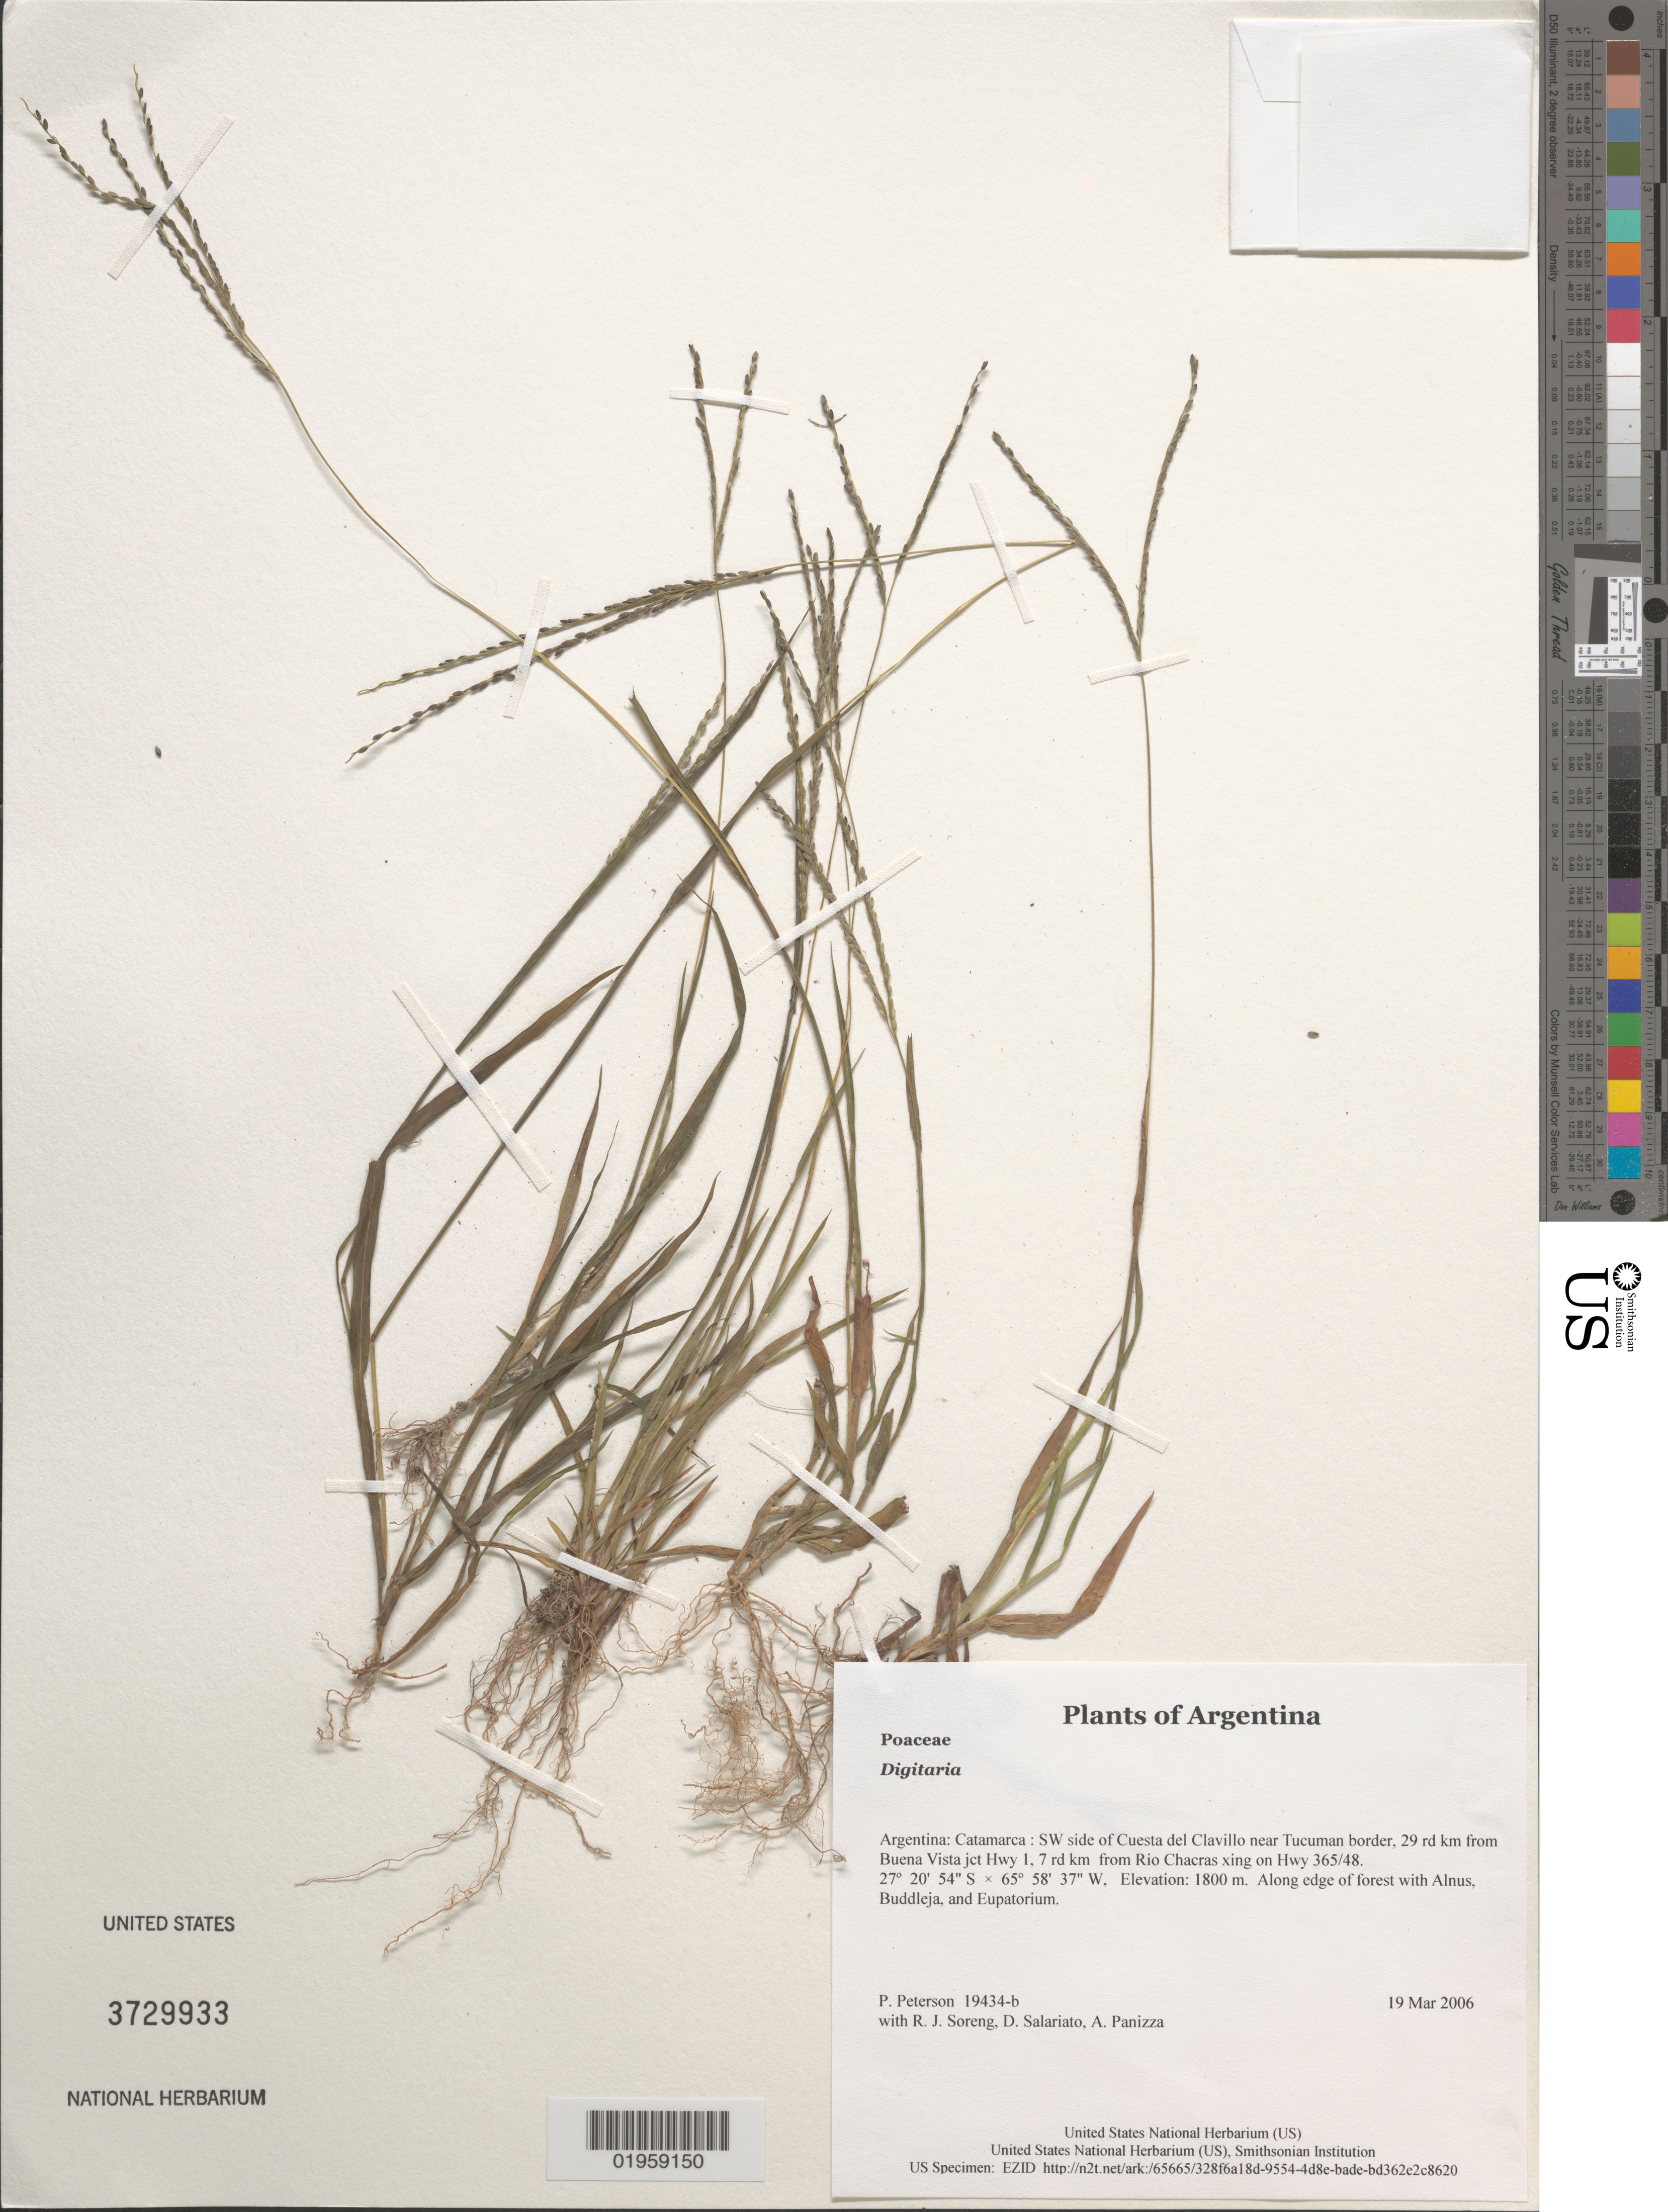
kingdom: Plantae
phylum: Tracheophyta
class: Liliopsida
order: Poales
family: Poaceae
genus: Digitaria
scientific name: Digitaria sp.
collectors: P. M. Peterson, R. J. Soreng, D. Salariato & A. Panizza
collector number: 19434-b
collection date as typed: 19 Mar 2006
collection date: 2006-03-19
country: Argentina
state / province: Catamarca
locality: SW side of Cuesta del Clavillo near Tucuman border, 29 rd km from Buena Vista jct Hwy 1, 7 rd km from Rio Chacras xing on Hwy 365/48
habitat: Along edge of forest with Alnus, Buddleja, and Eupatorium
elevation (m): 1800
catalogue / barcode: US 3729933